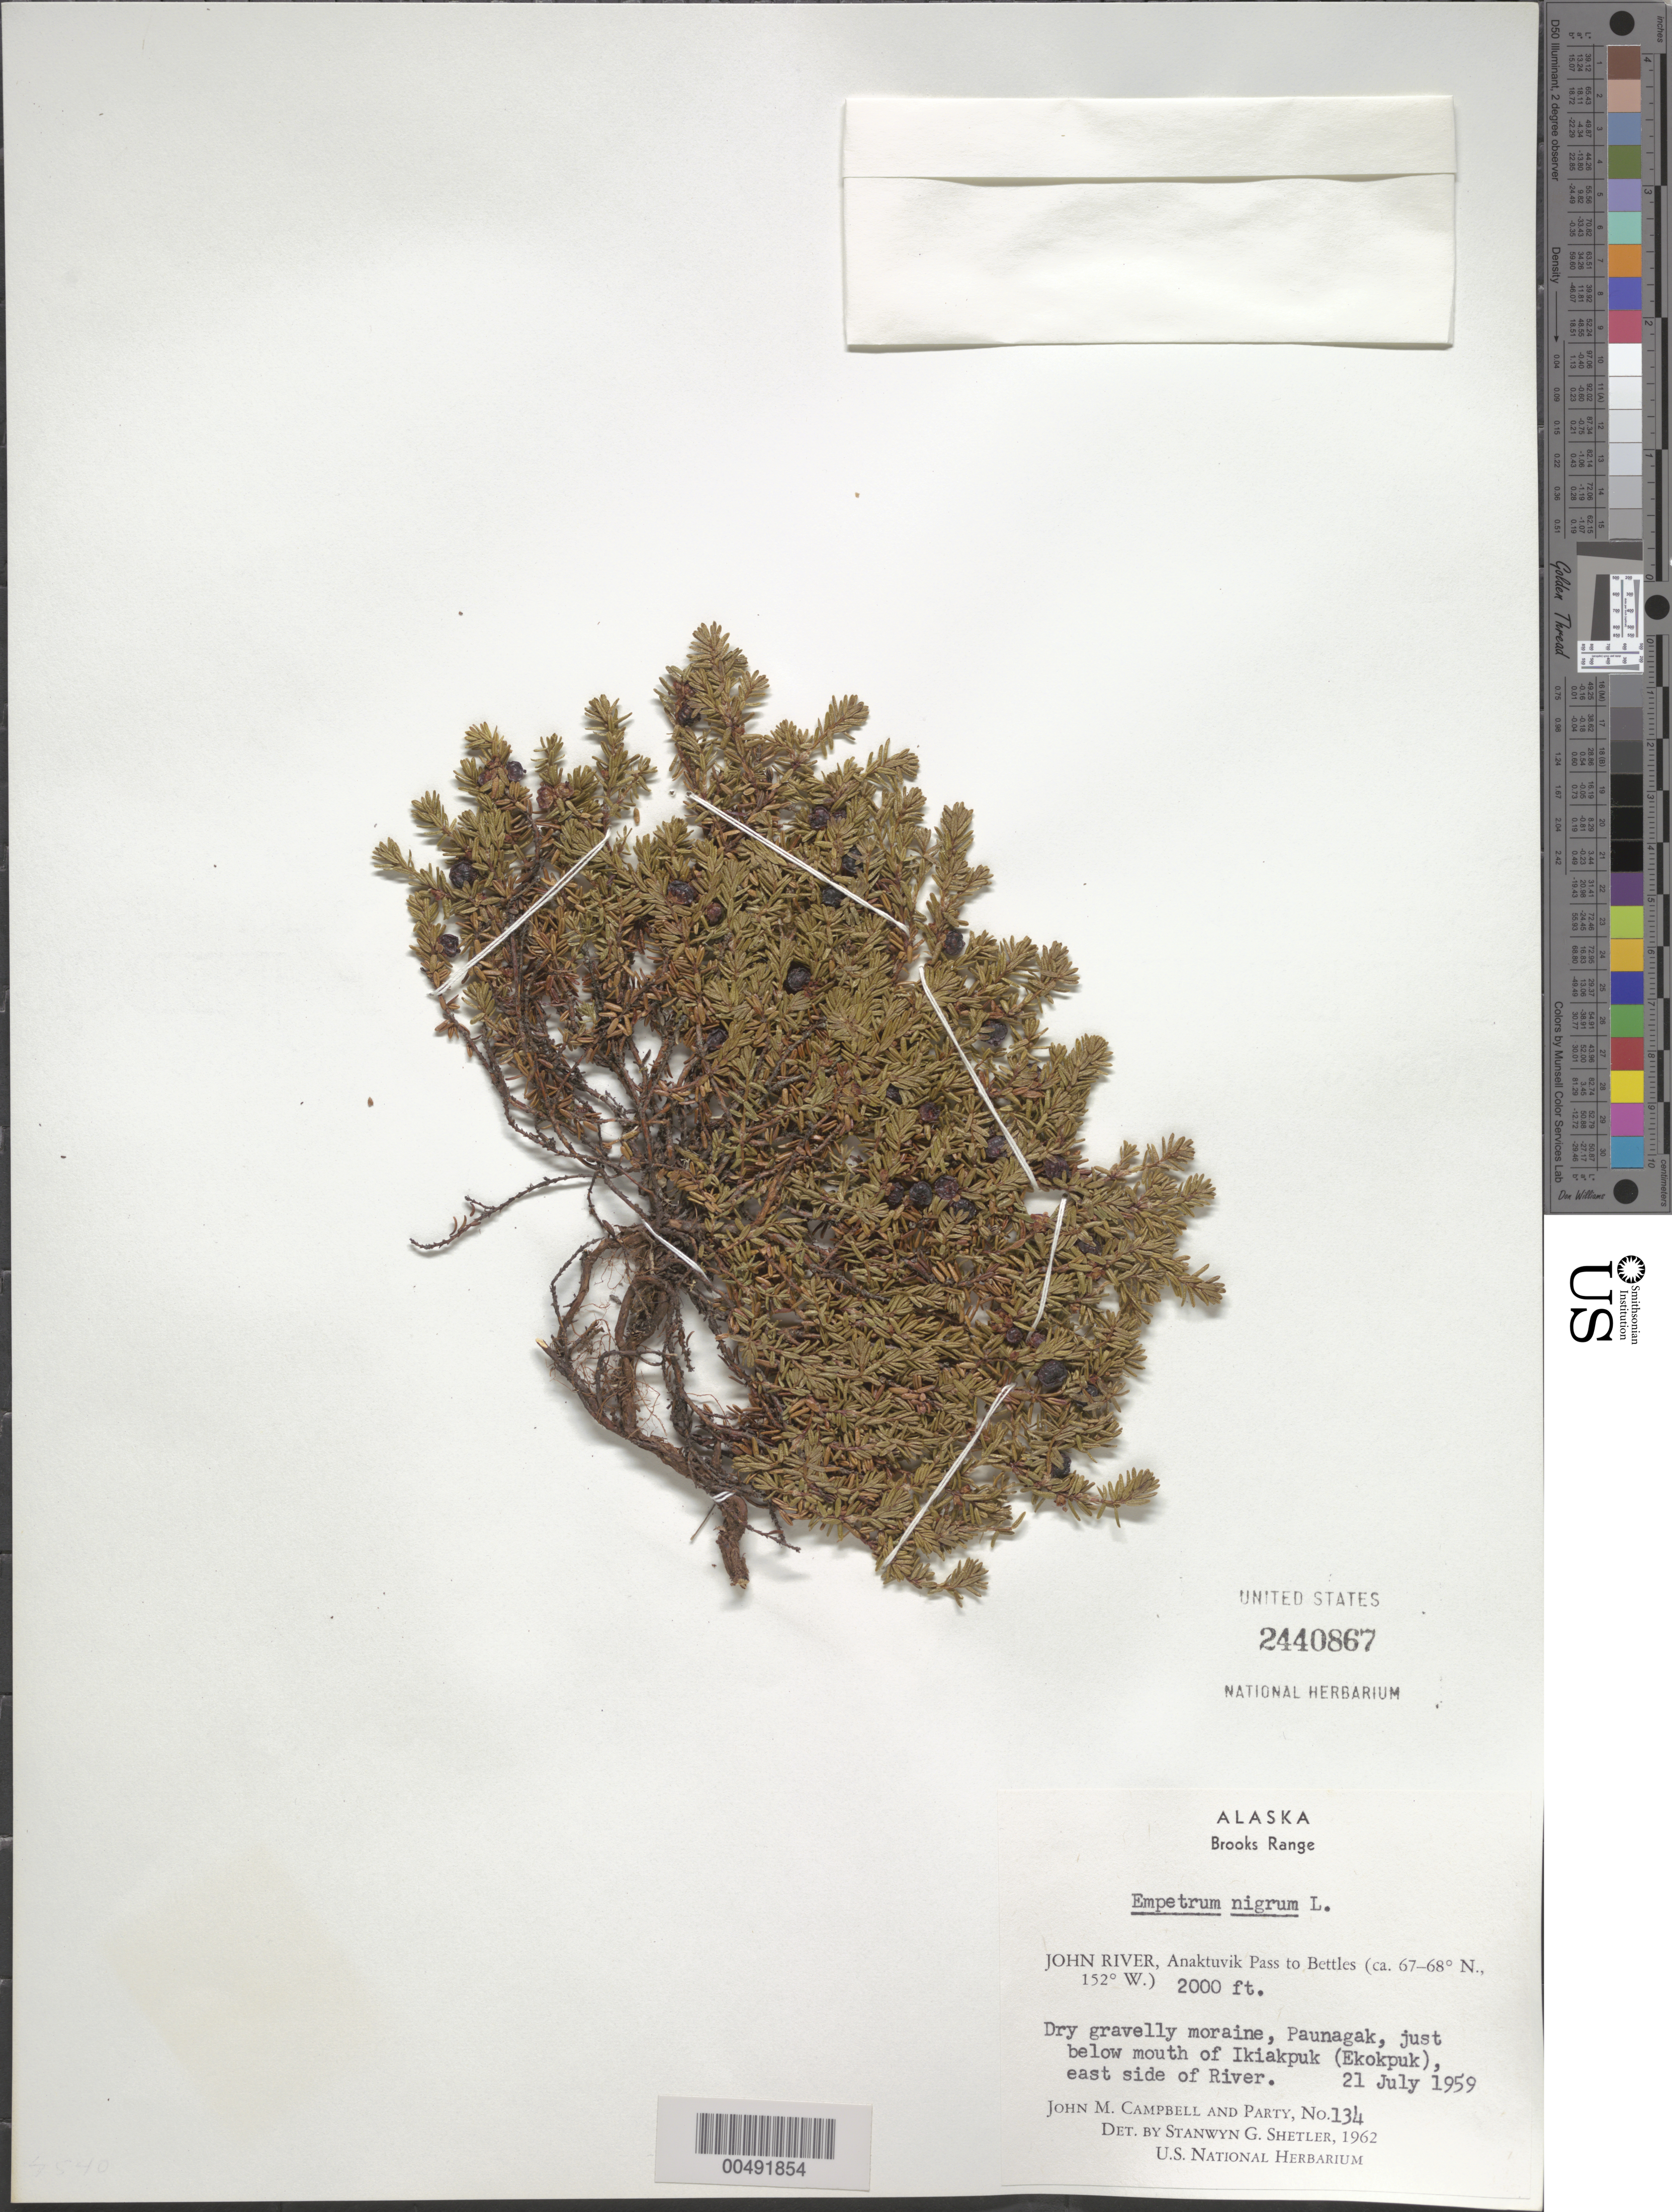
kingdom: Plantae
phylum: Tracheophyta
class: Magnoliopsida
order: Ericales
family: Ericaceae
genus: Empetrum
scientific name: Empetrum nigrum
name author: L.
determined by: Shetler, Stanwyn G., (US), NMNH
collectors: J. M. Campbell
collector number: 134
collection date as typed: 21 Jul 1959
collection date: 1959-07-21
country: United States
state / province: Alaska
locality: Brooks Range, John River, Anaktuvuk Pass to Bettles, Paunagak, just below mouth of Ikiakpuk (Ekokpuk), E side of river (lat/long recorded as: lat=::: long=152:0:0:W)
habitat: dry gravelly moraine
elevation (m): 610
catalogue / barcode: US 2440867